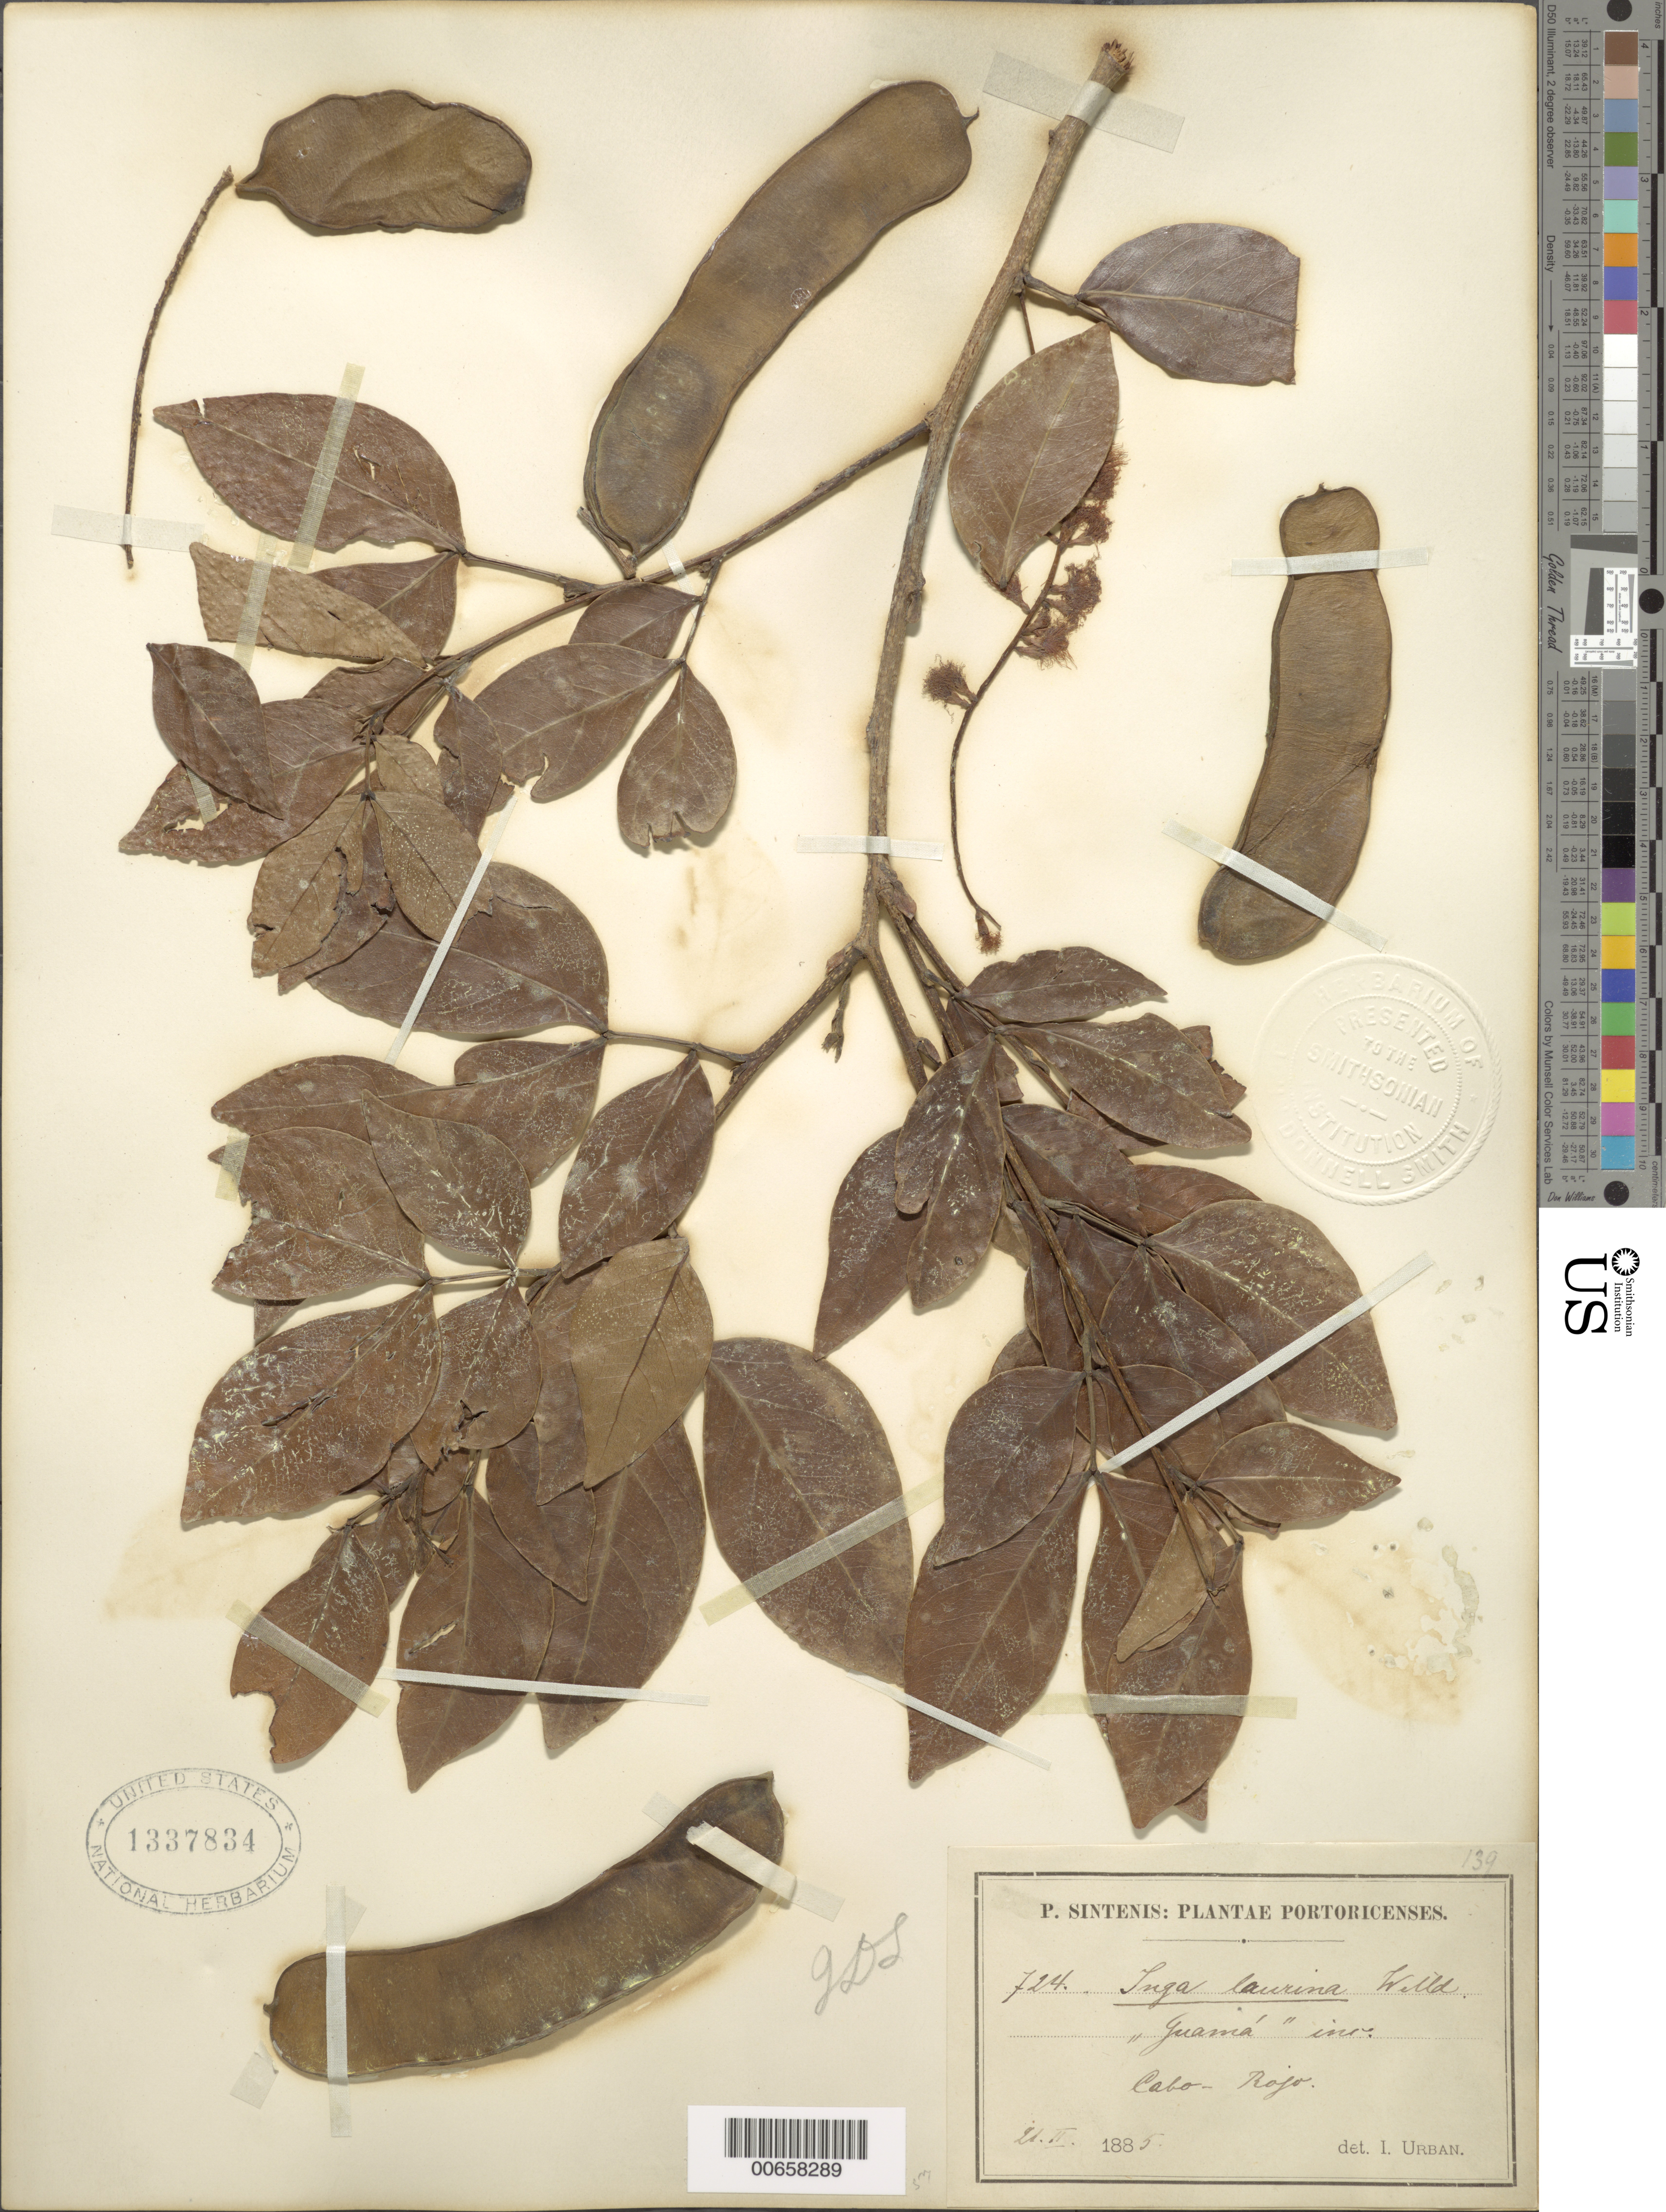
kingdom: Plantae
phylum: Tracheophyta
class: Magnoliopsida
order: Fabales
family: Fabaceae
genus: Inga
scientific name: Inga laurina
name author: (Sw.) Willd.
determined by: Urban, Ignatz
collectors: P. Sintenis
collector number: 724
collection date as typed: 21 Feb 1885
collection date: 1885-02-21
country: Puerto Rico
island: Greater Antilles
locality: "Guama"; Cabo-Rojo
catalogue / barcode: US 1337834